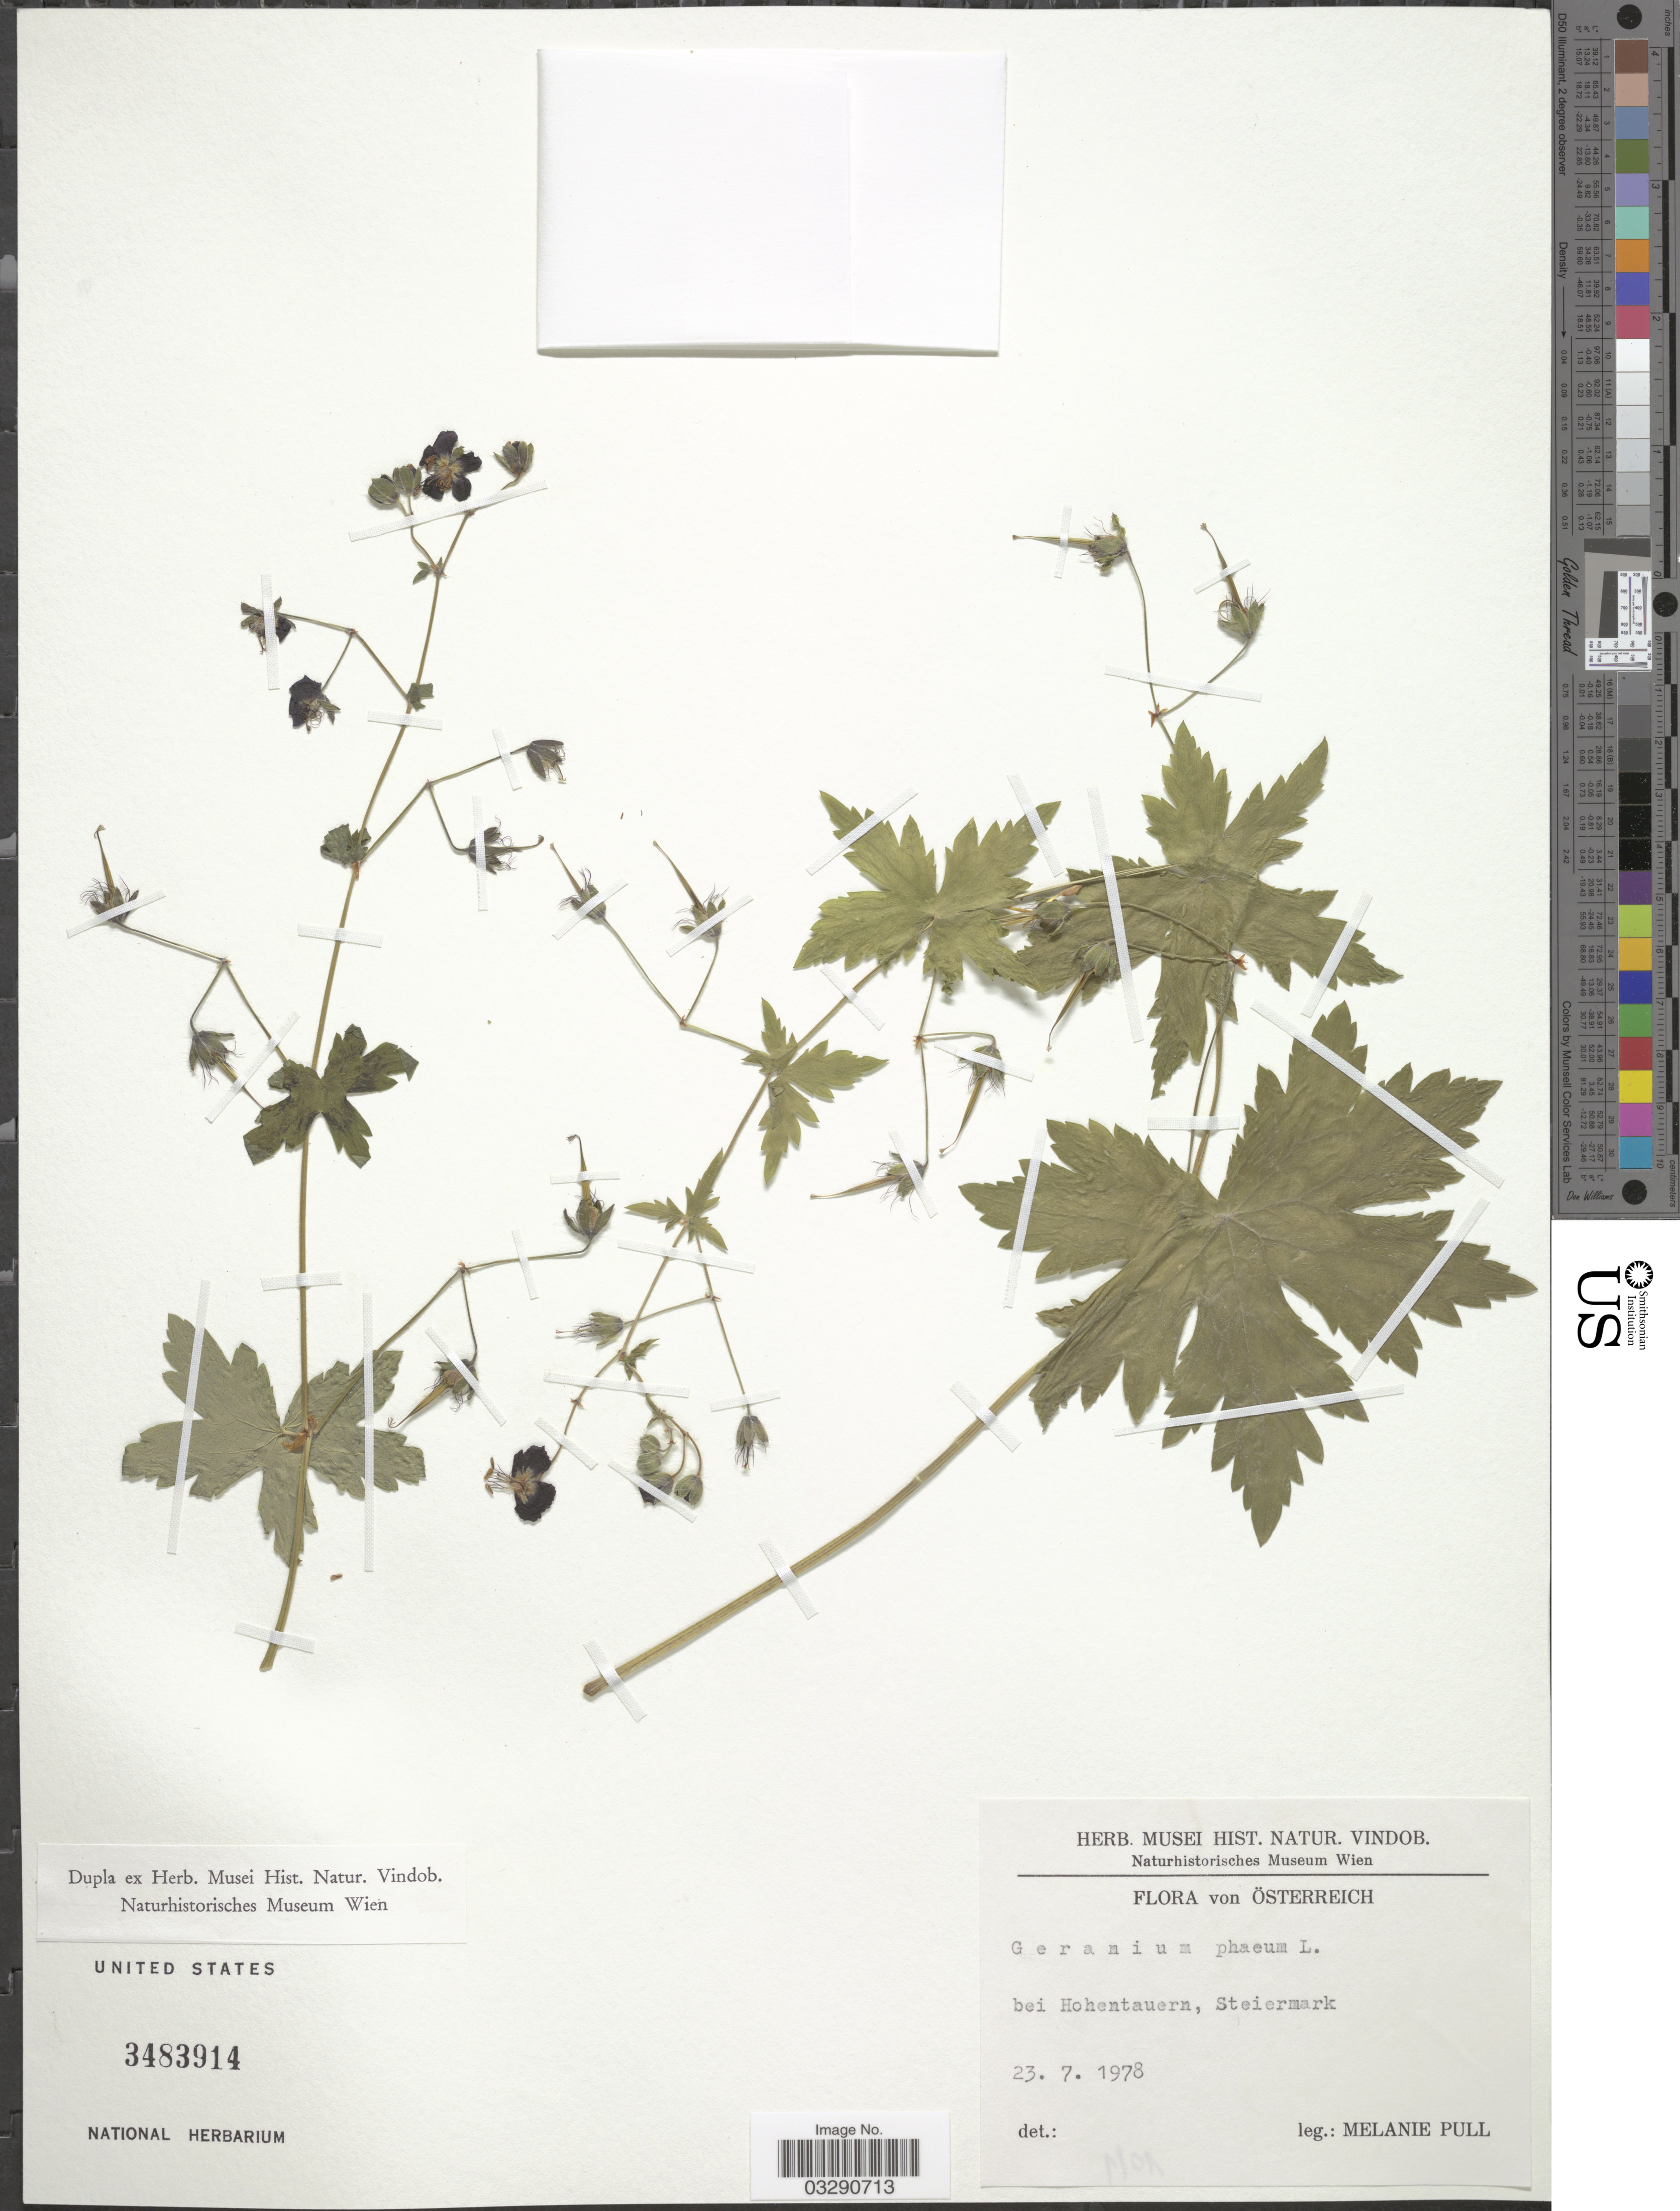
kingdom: Plantae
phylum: Tracheophyta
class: Magnoliopsida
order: Geraniales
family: Geraniaceae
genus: Geranium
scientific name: Geranium phaeum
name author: L.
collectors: M. Pull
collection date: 1978-07-23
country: Austria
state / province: Steiermark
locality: Österreich. Bei Hohentauern.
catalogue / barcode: US 3483914